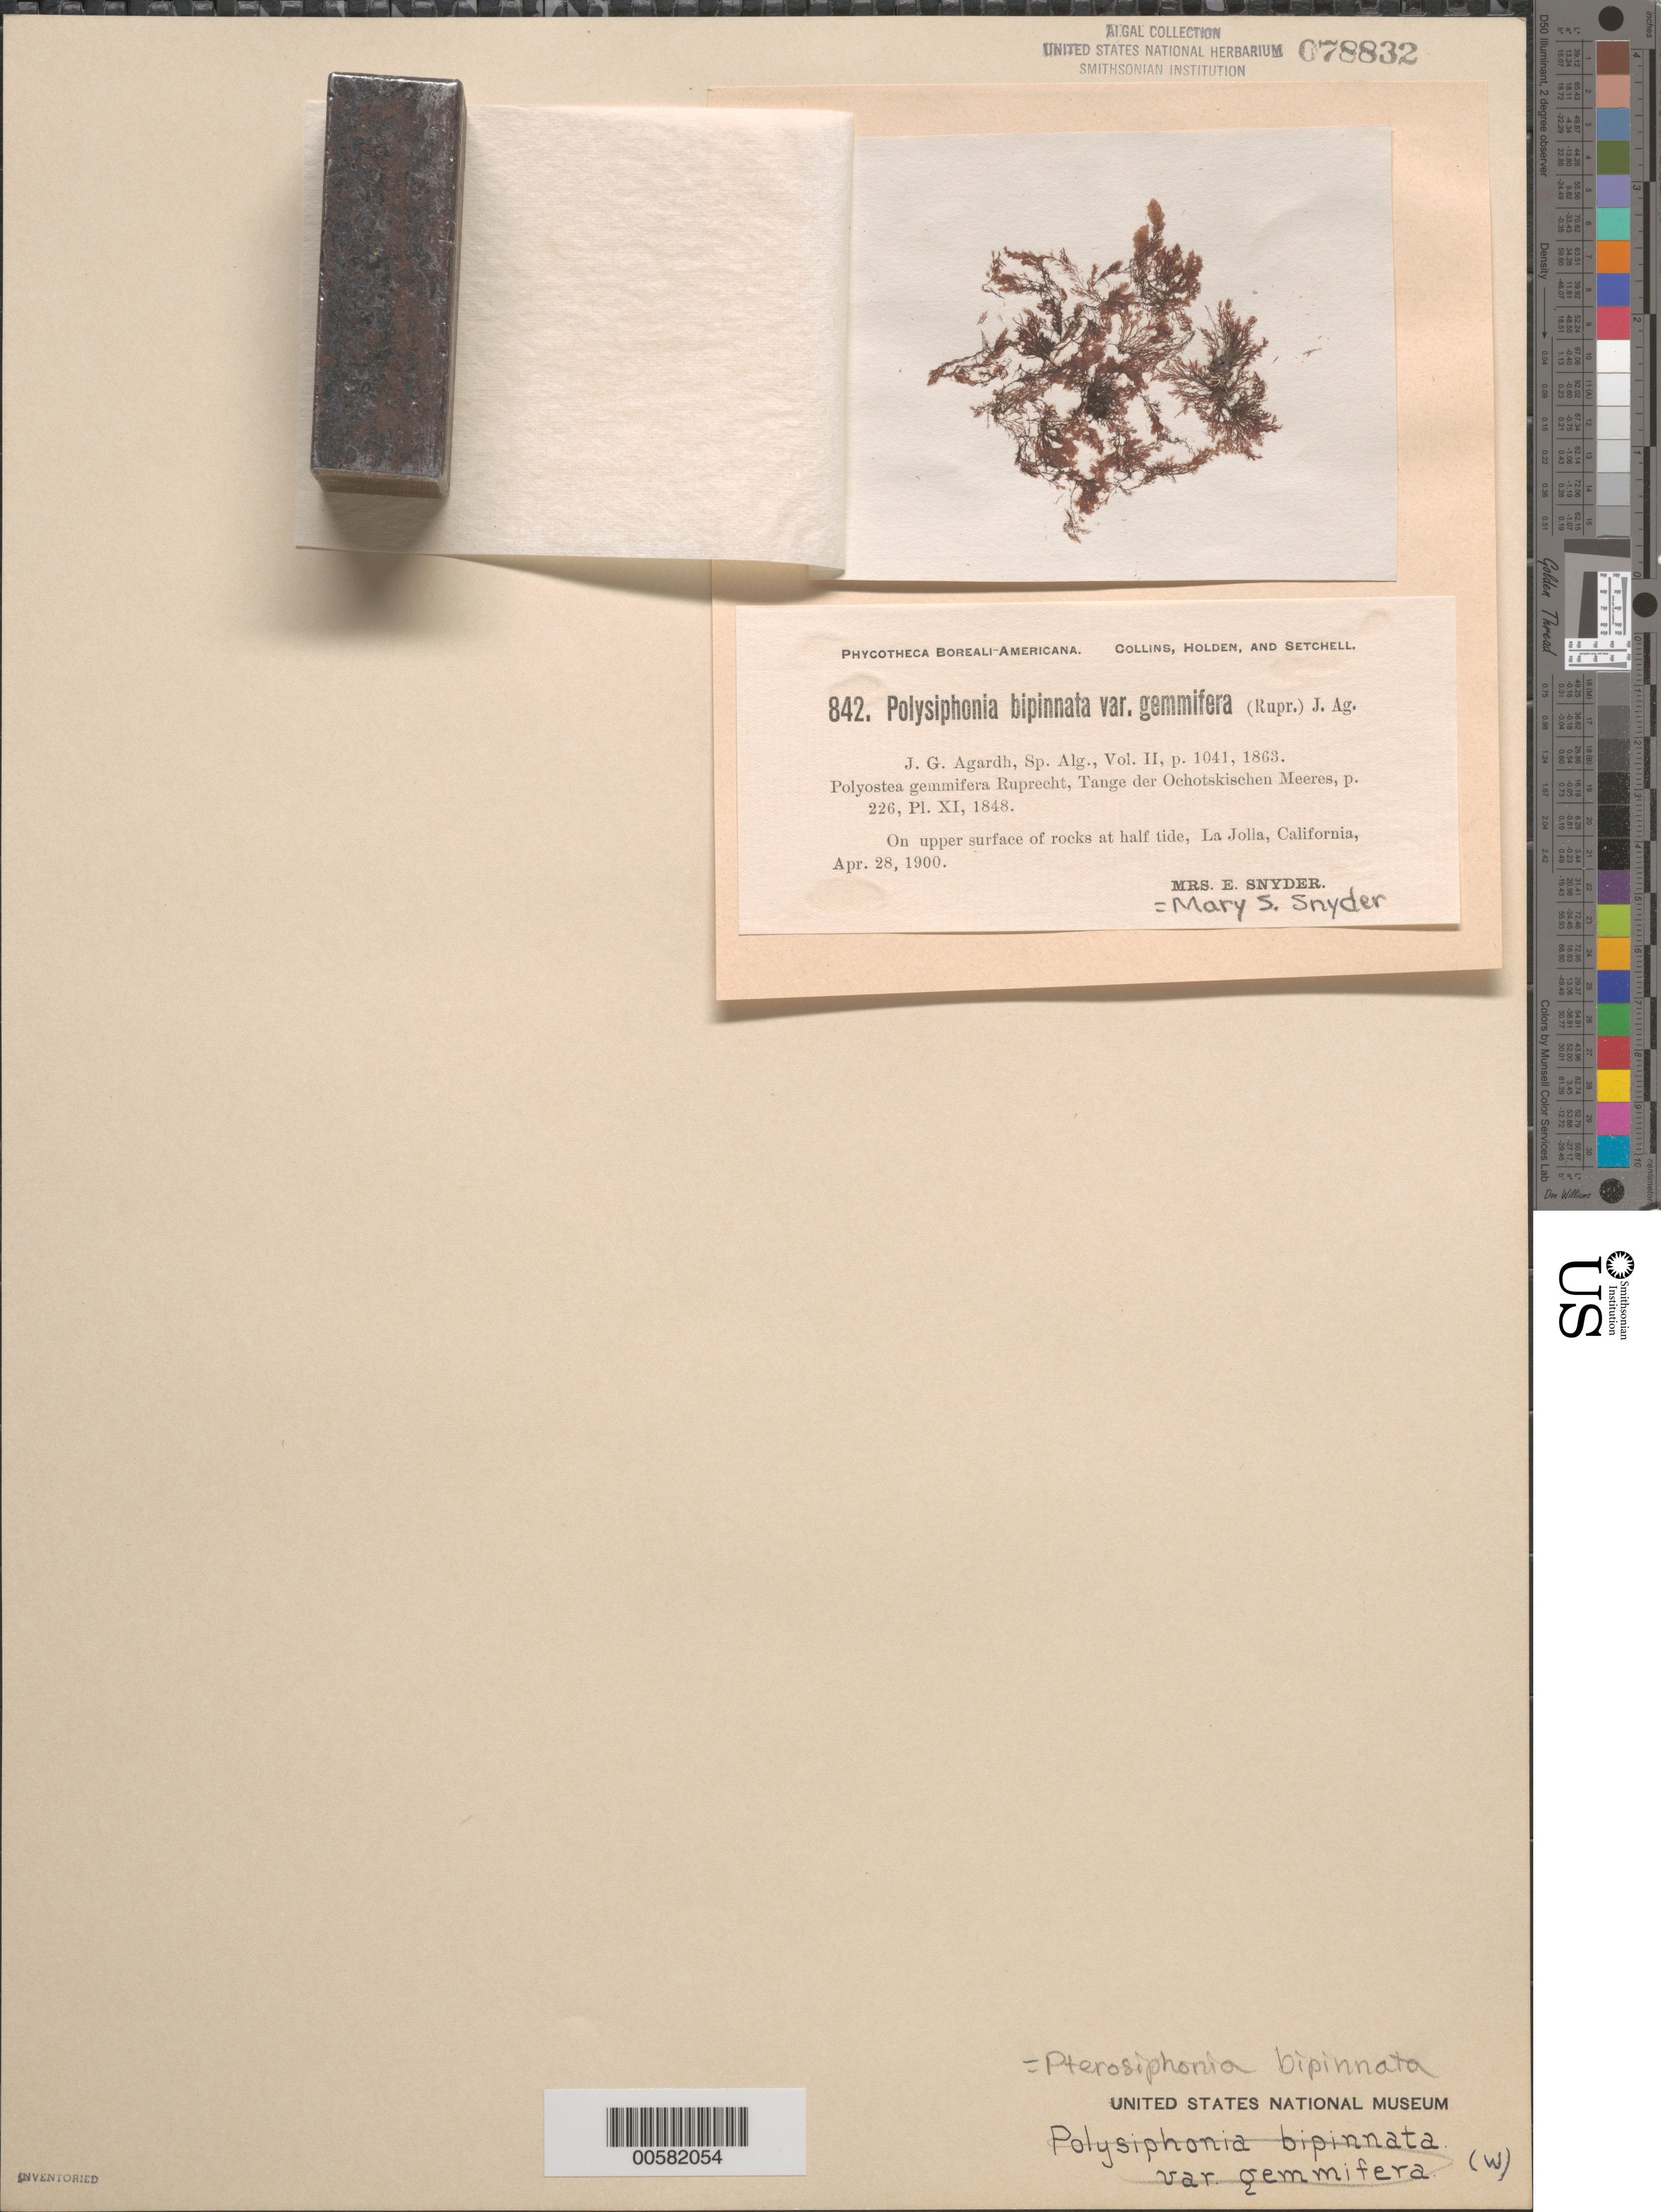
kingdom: Plantae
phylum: Rhodophyta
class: Florideophyceae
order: Ceramiales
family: Rhodomelaceae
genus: Savoiea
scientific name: Savoiea bipinnata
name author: (Postels & Rupr.) M.J. Wynne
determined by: Algae name updating Project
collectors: M. Snyder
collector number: PB-A 842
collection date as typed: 28 Apr 1900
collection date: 1900-04-28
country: United States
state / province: California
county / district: San Diego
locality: La Jolla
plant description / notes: Collins, Holden & Setchell, Phycotheca Boreali-Americana, as Polysiphonia bipinnata var. gemmifera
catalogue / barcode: US 78832